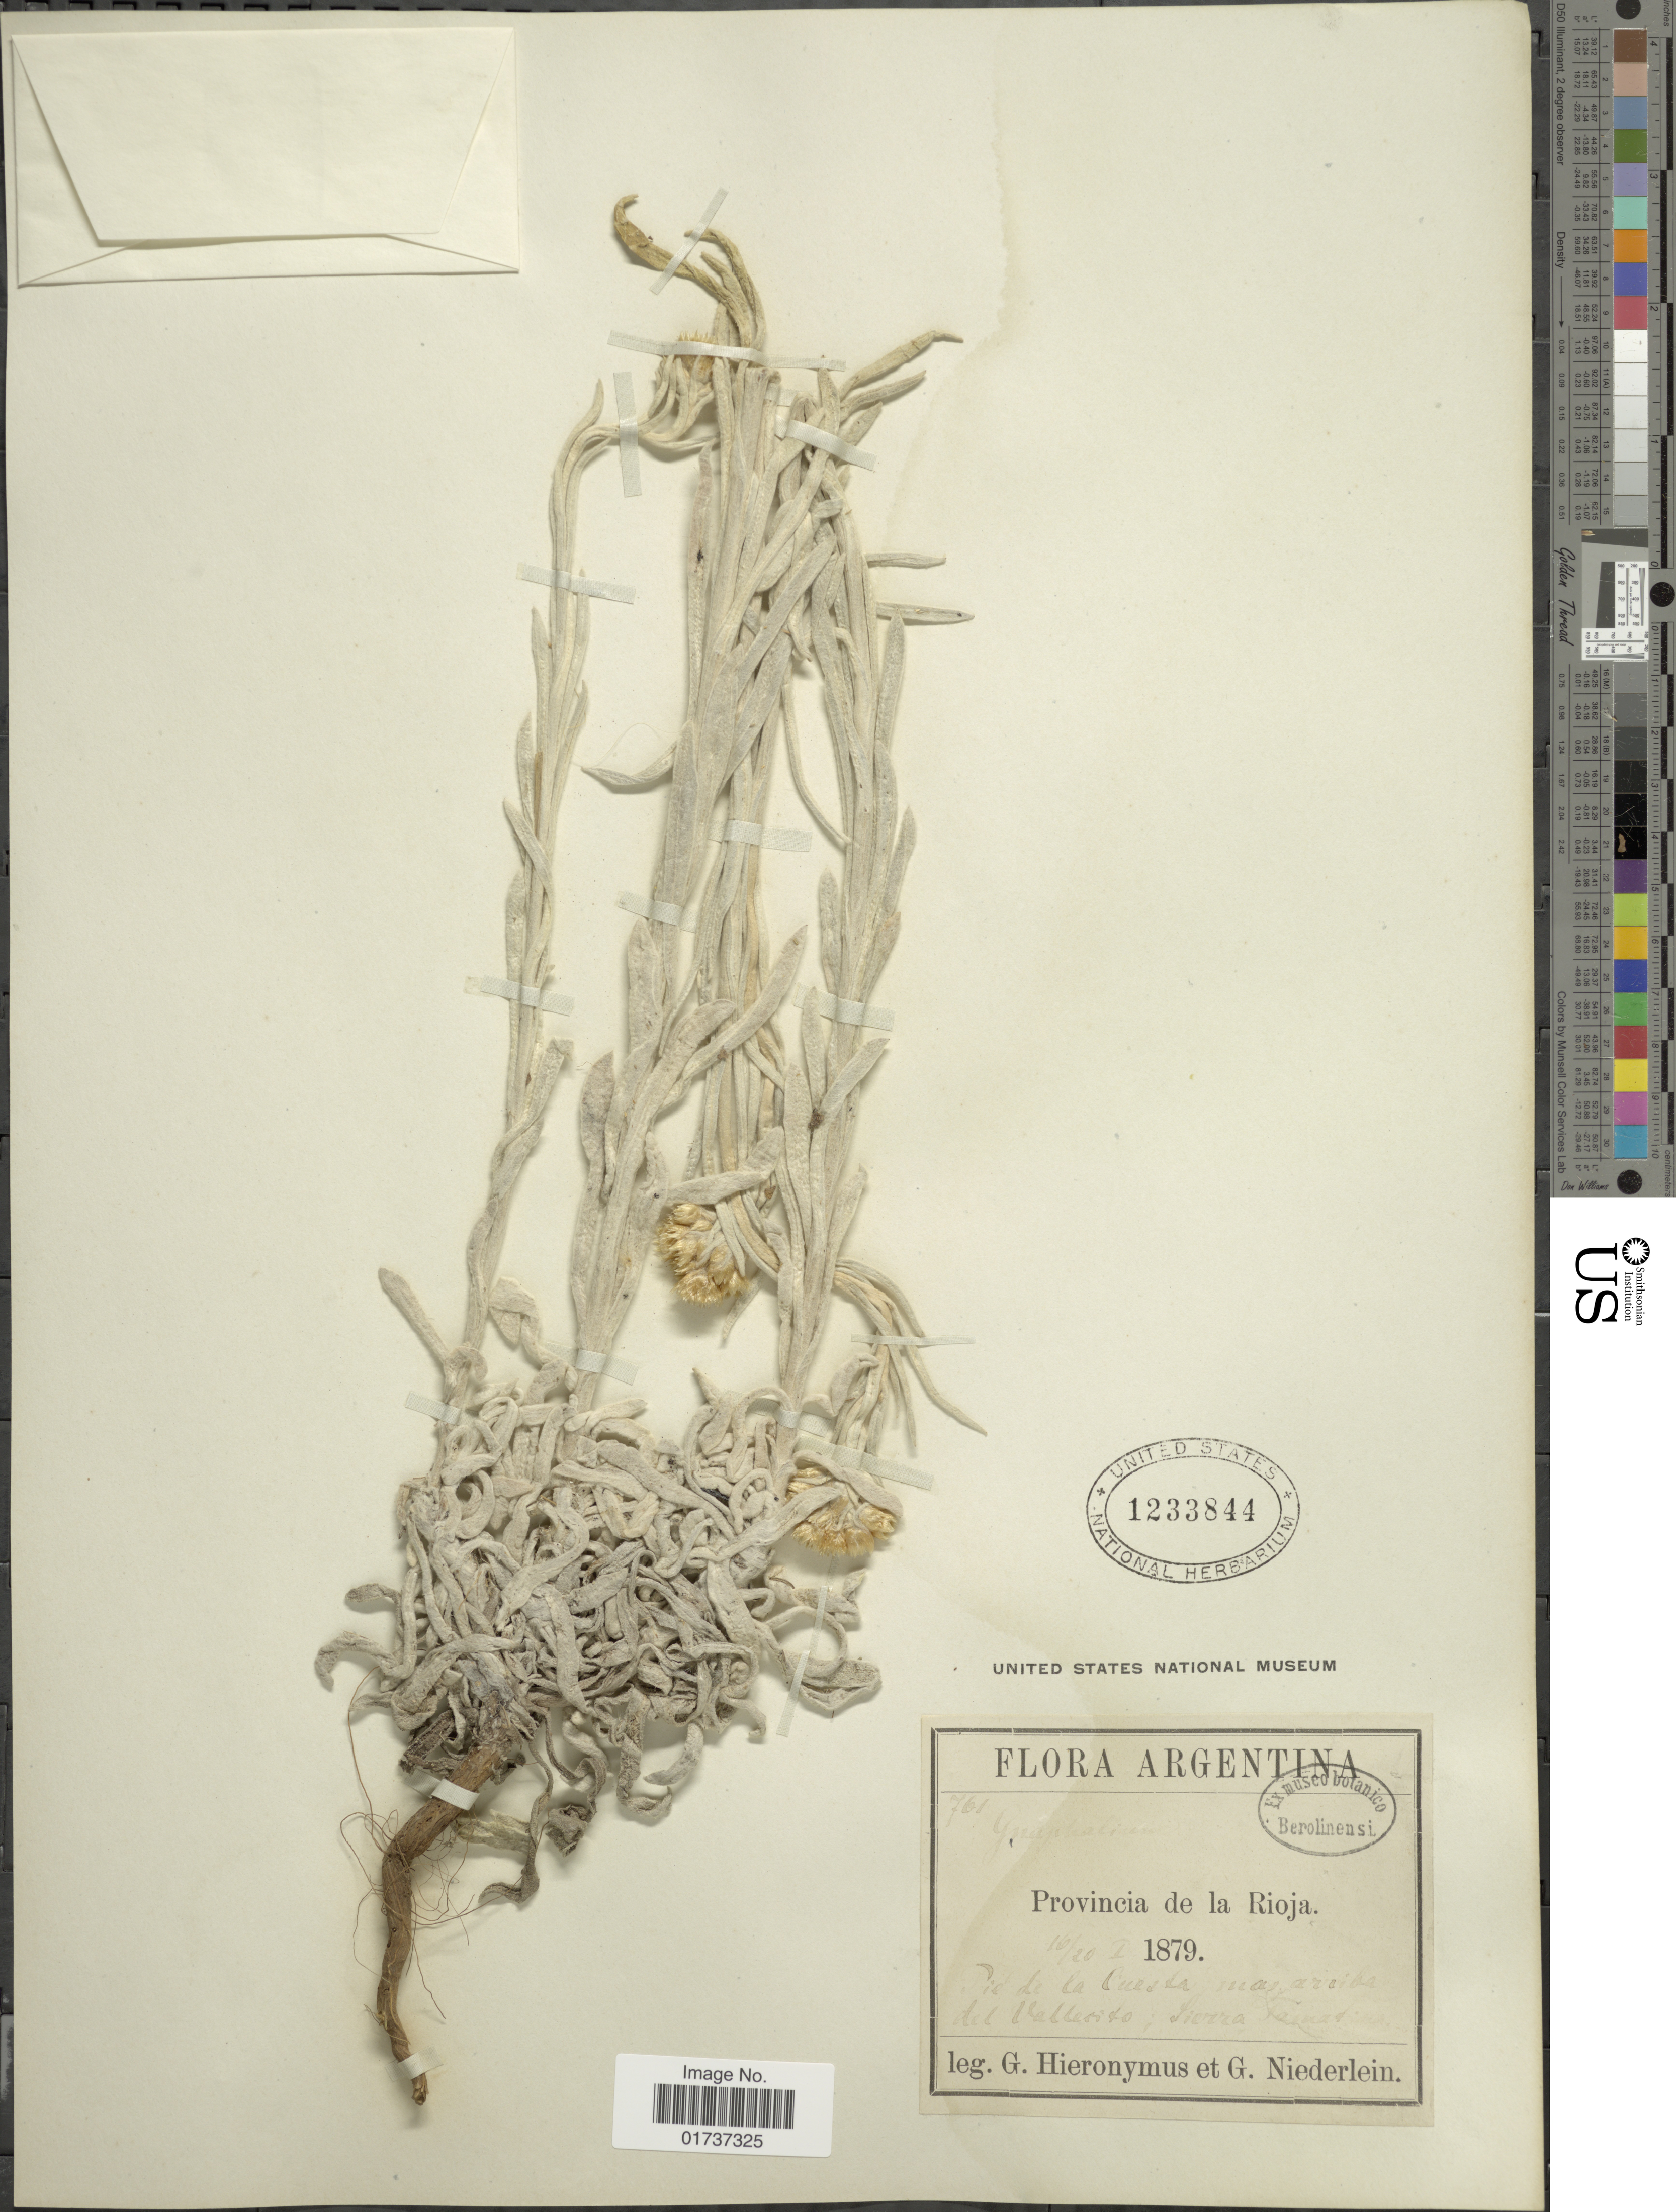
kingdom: Plantae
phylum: Tracheophyta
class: Magnoliopsida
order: Asterales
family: Asteraceae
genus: Gnaphalium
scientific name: Gnaphalium sp.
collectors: G. H. Hieronymus & G. Niederlein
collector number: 761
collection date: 1879-01-16/1879-01-20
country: Argentina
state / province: La Rioja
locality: Pie de la Cuesta mas arriba del Vallerito; Sierra Tamas [interpreted].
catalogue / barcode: US 1233844